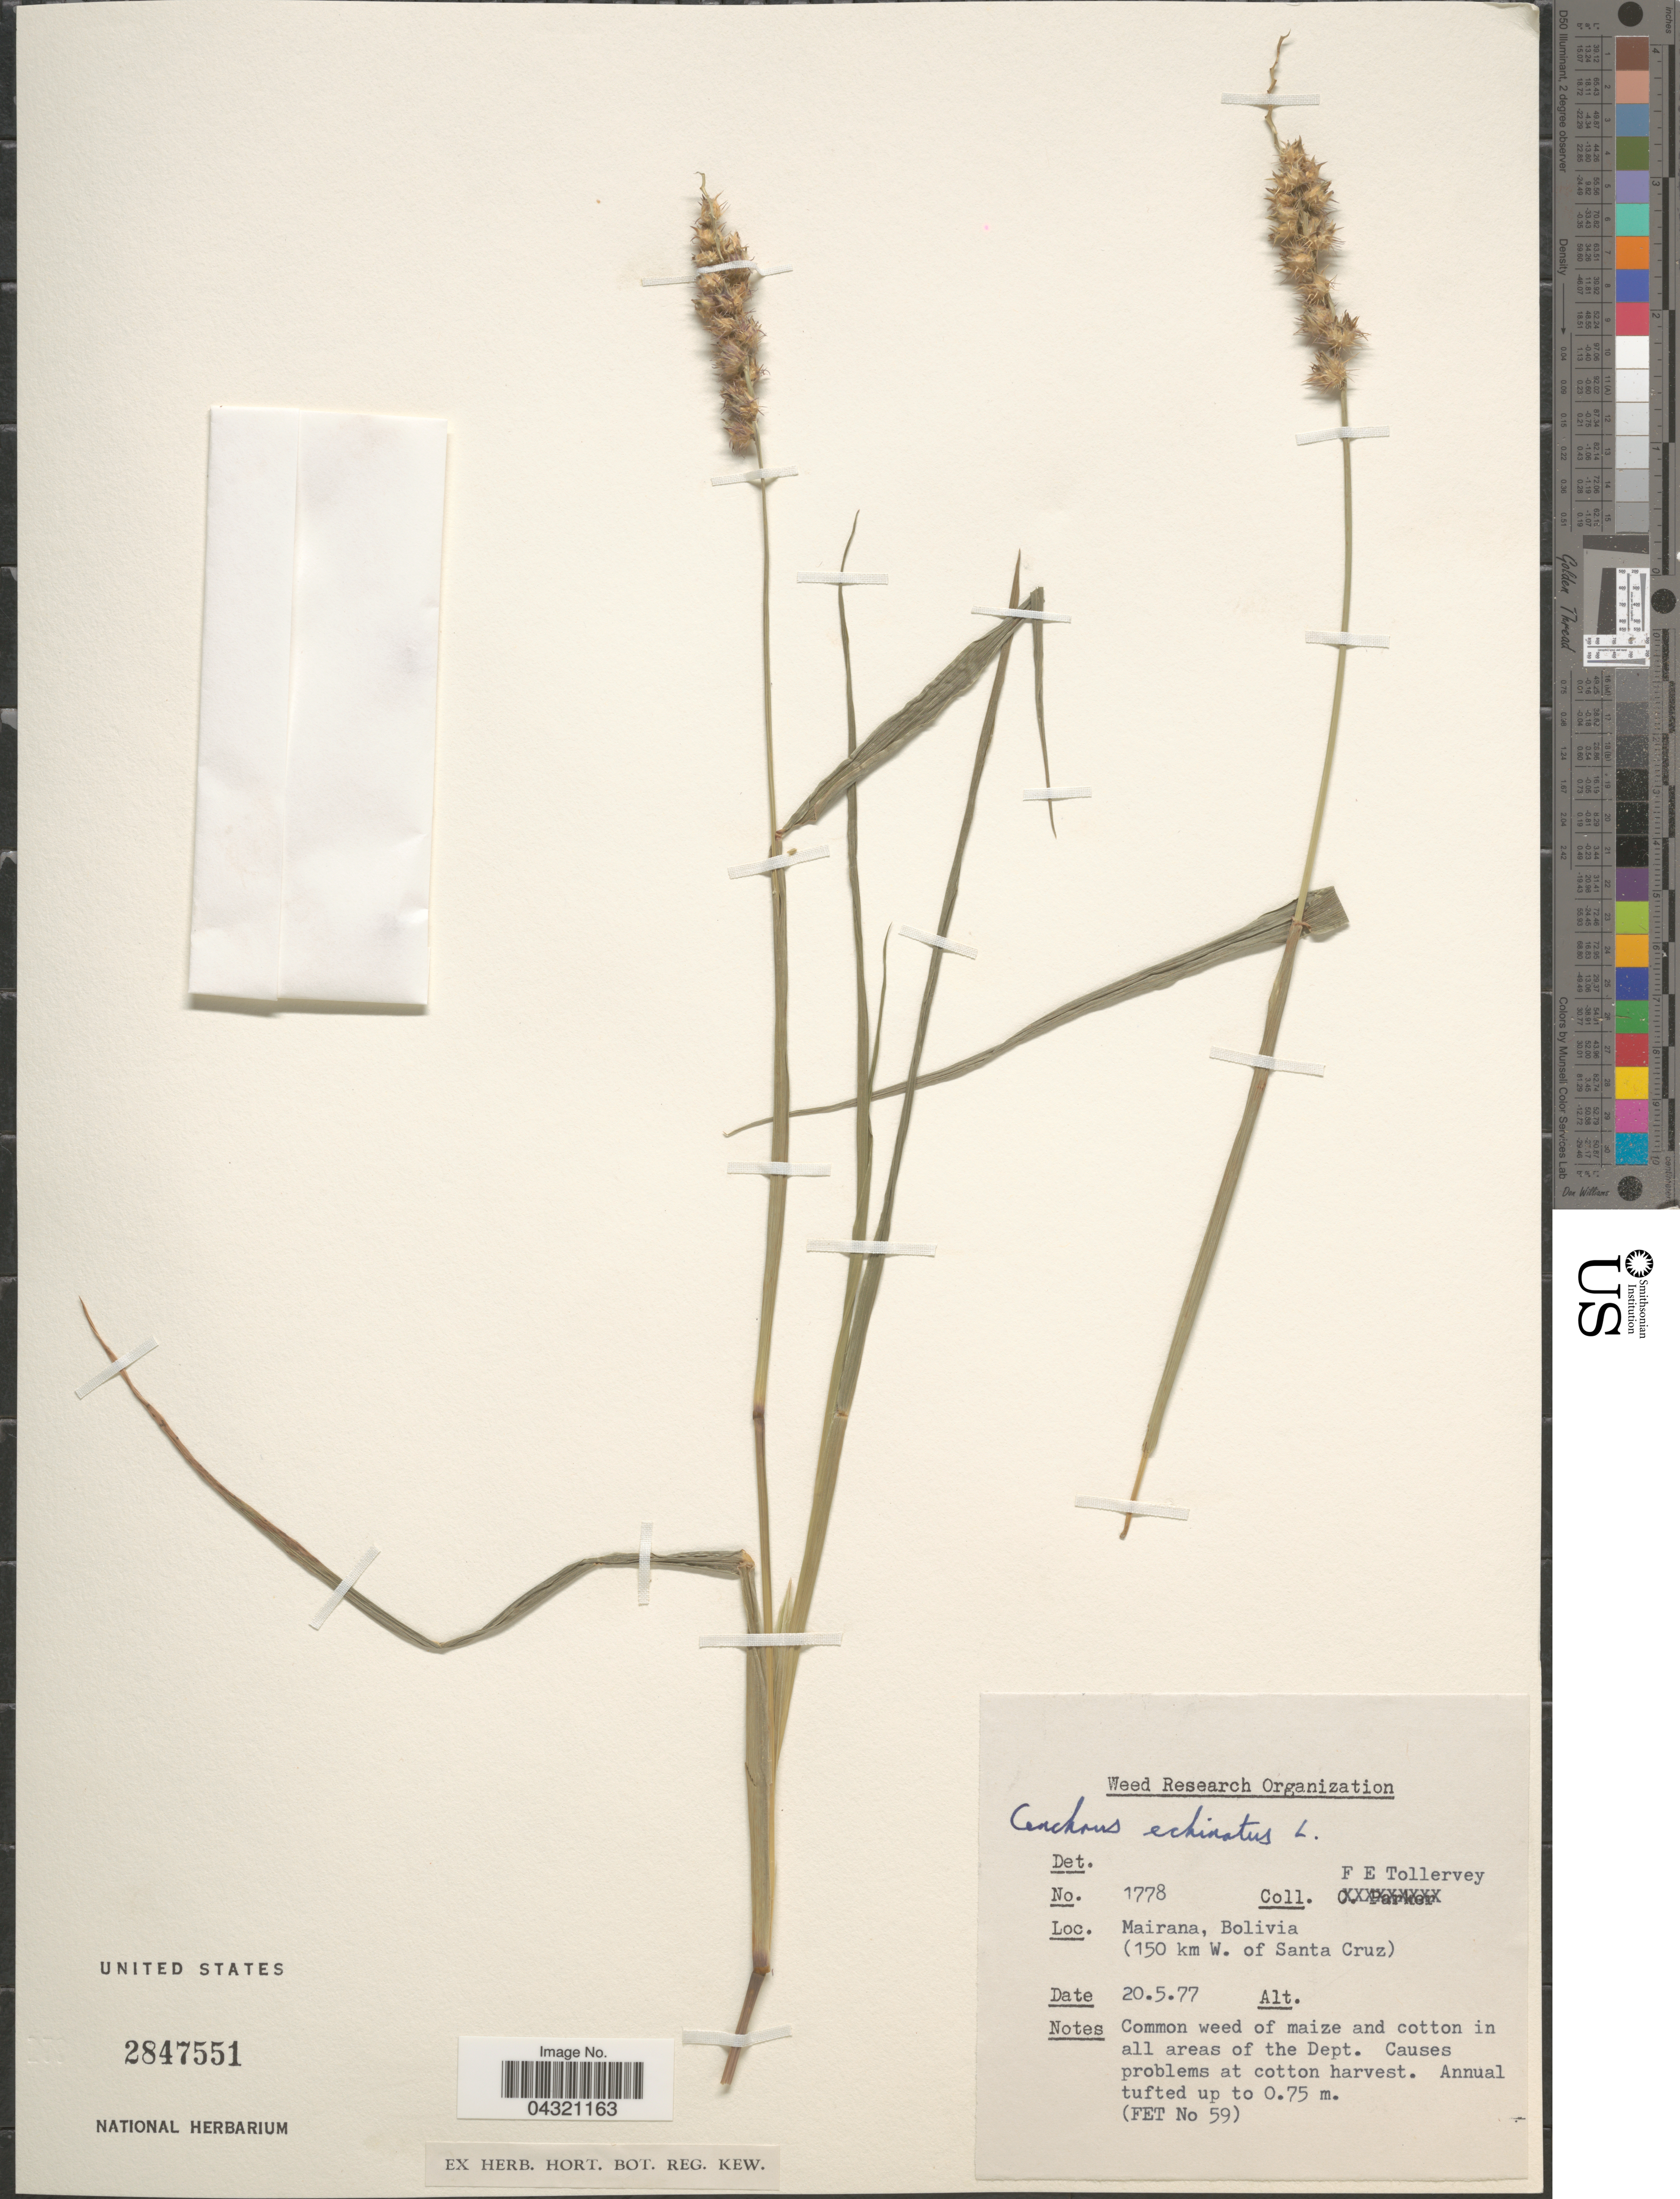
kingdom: Plantae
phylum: Tracheophyta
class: Liliopsida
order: Poales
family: Poaceae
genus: Cenchrus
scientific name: Cenchrus echinatus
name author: L.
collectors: F. Tollervey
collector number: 1778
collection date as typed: Transcribed d/m/y: 20/5/77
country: Bolivia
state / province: Santa Cruz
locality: Mairana, (150 km W. of Santa Cruz).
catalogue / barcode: US 2847551